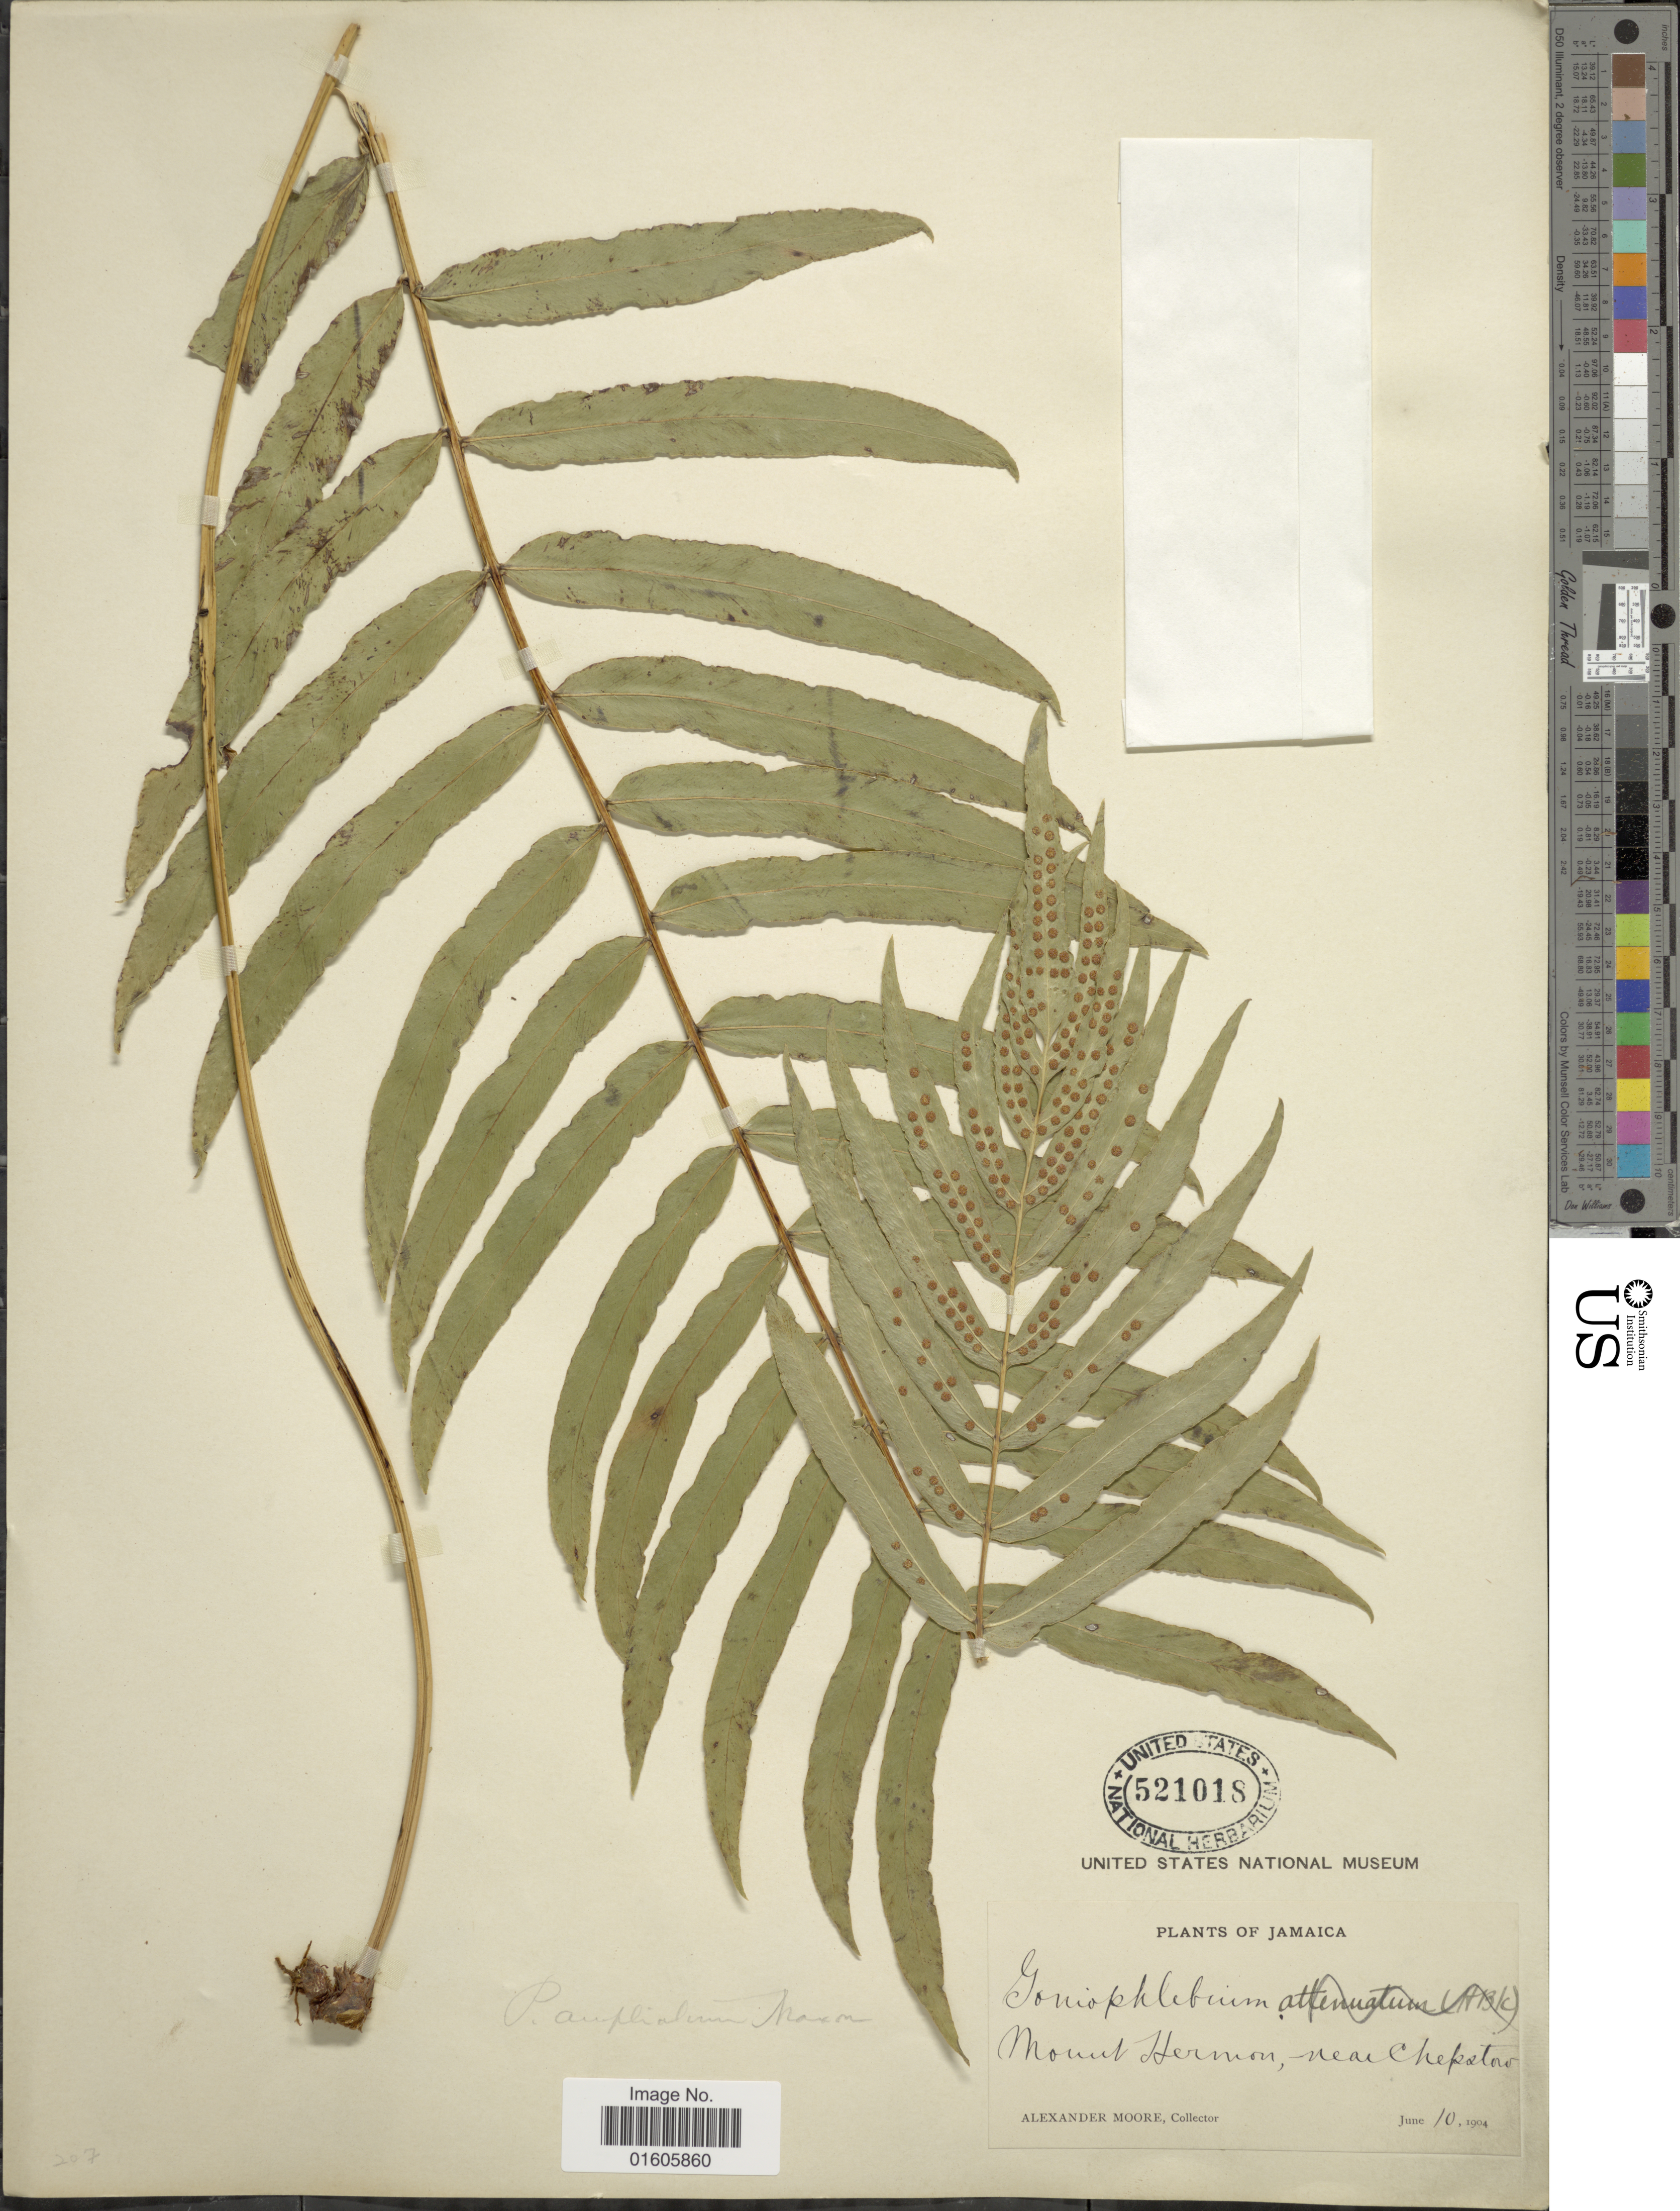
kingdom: Plantae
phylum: Tracheophyta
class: Polypodiopsida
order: Polypodiales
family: Polypodiaceae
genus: Serpocaulon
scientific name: Serpocaulon sp.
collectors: A. Moore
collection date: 1904-06-10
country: Jamaica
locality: Mount Hermon, near Chepstow.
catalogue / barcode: US 521018